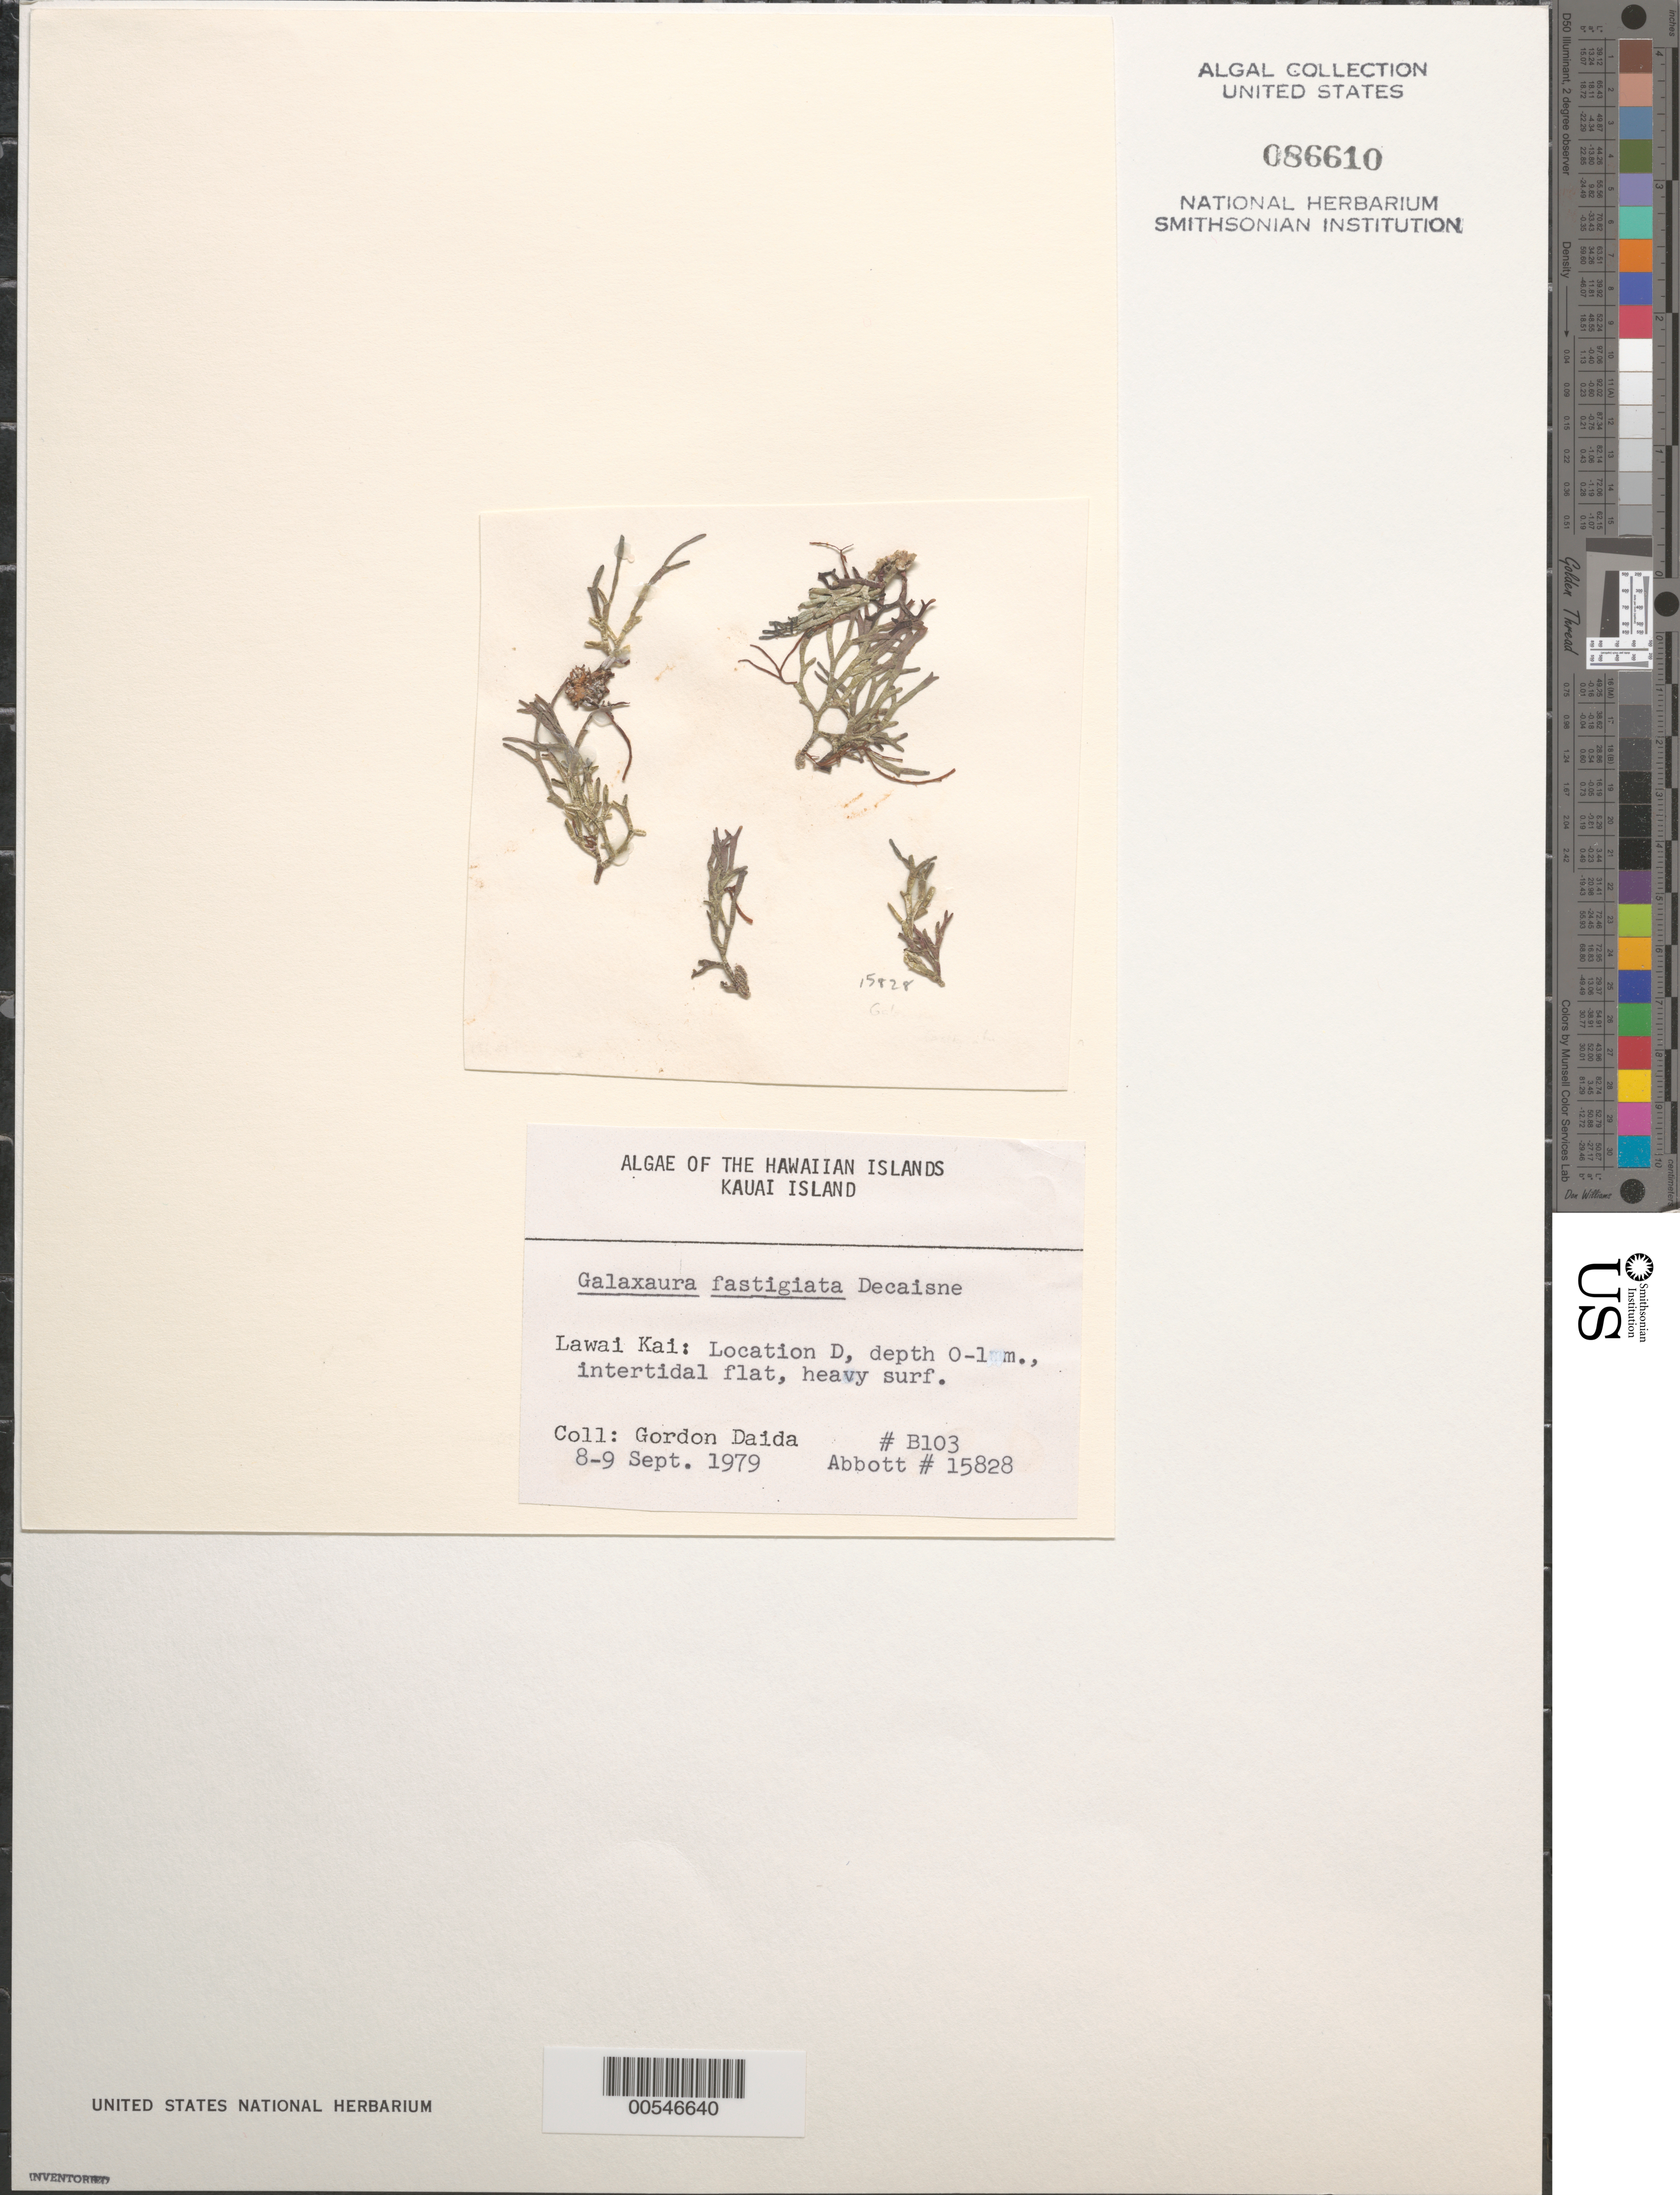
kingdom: Plantae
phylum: Rhodophyta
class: Florideophyceae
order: Nemaliales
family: Galaxauraceae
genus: Tricleocarpa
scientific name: Tricleocarpa fastigiata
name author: (Decne.) Huisman et al.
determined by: Algae name updating Project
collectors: G. Daida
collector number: B103 & IAA 15828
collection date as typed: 08 Sep 1979 to 09 Sep 1979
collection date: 1979-09-08/1979-09-09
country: United States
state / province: Hawaii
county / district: Kauai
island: Kaua'i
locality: Lawai Kai, Location D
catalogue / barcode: US 86610